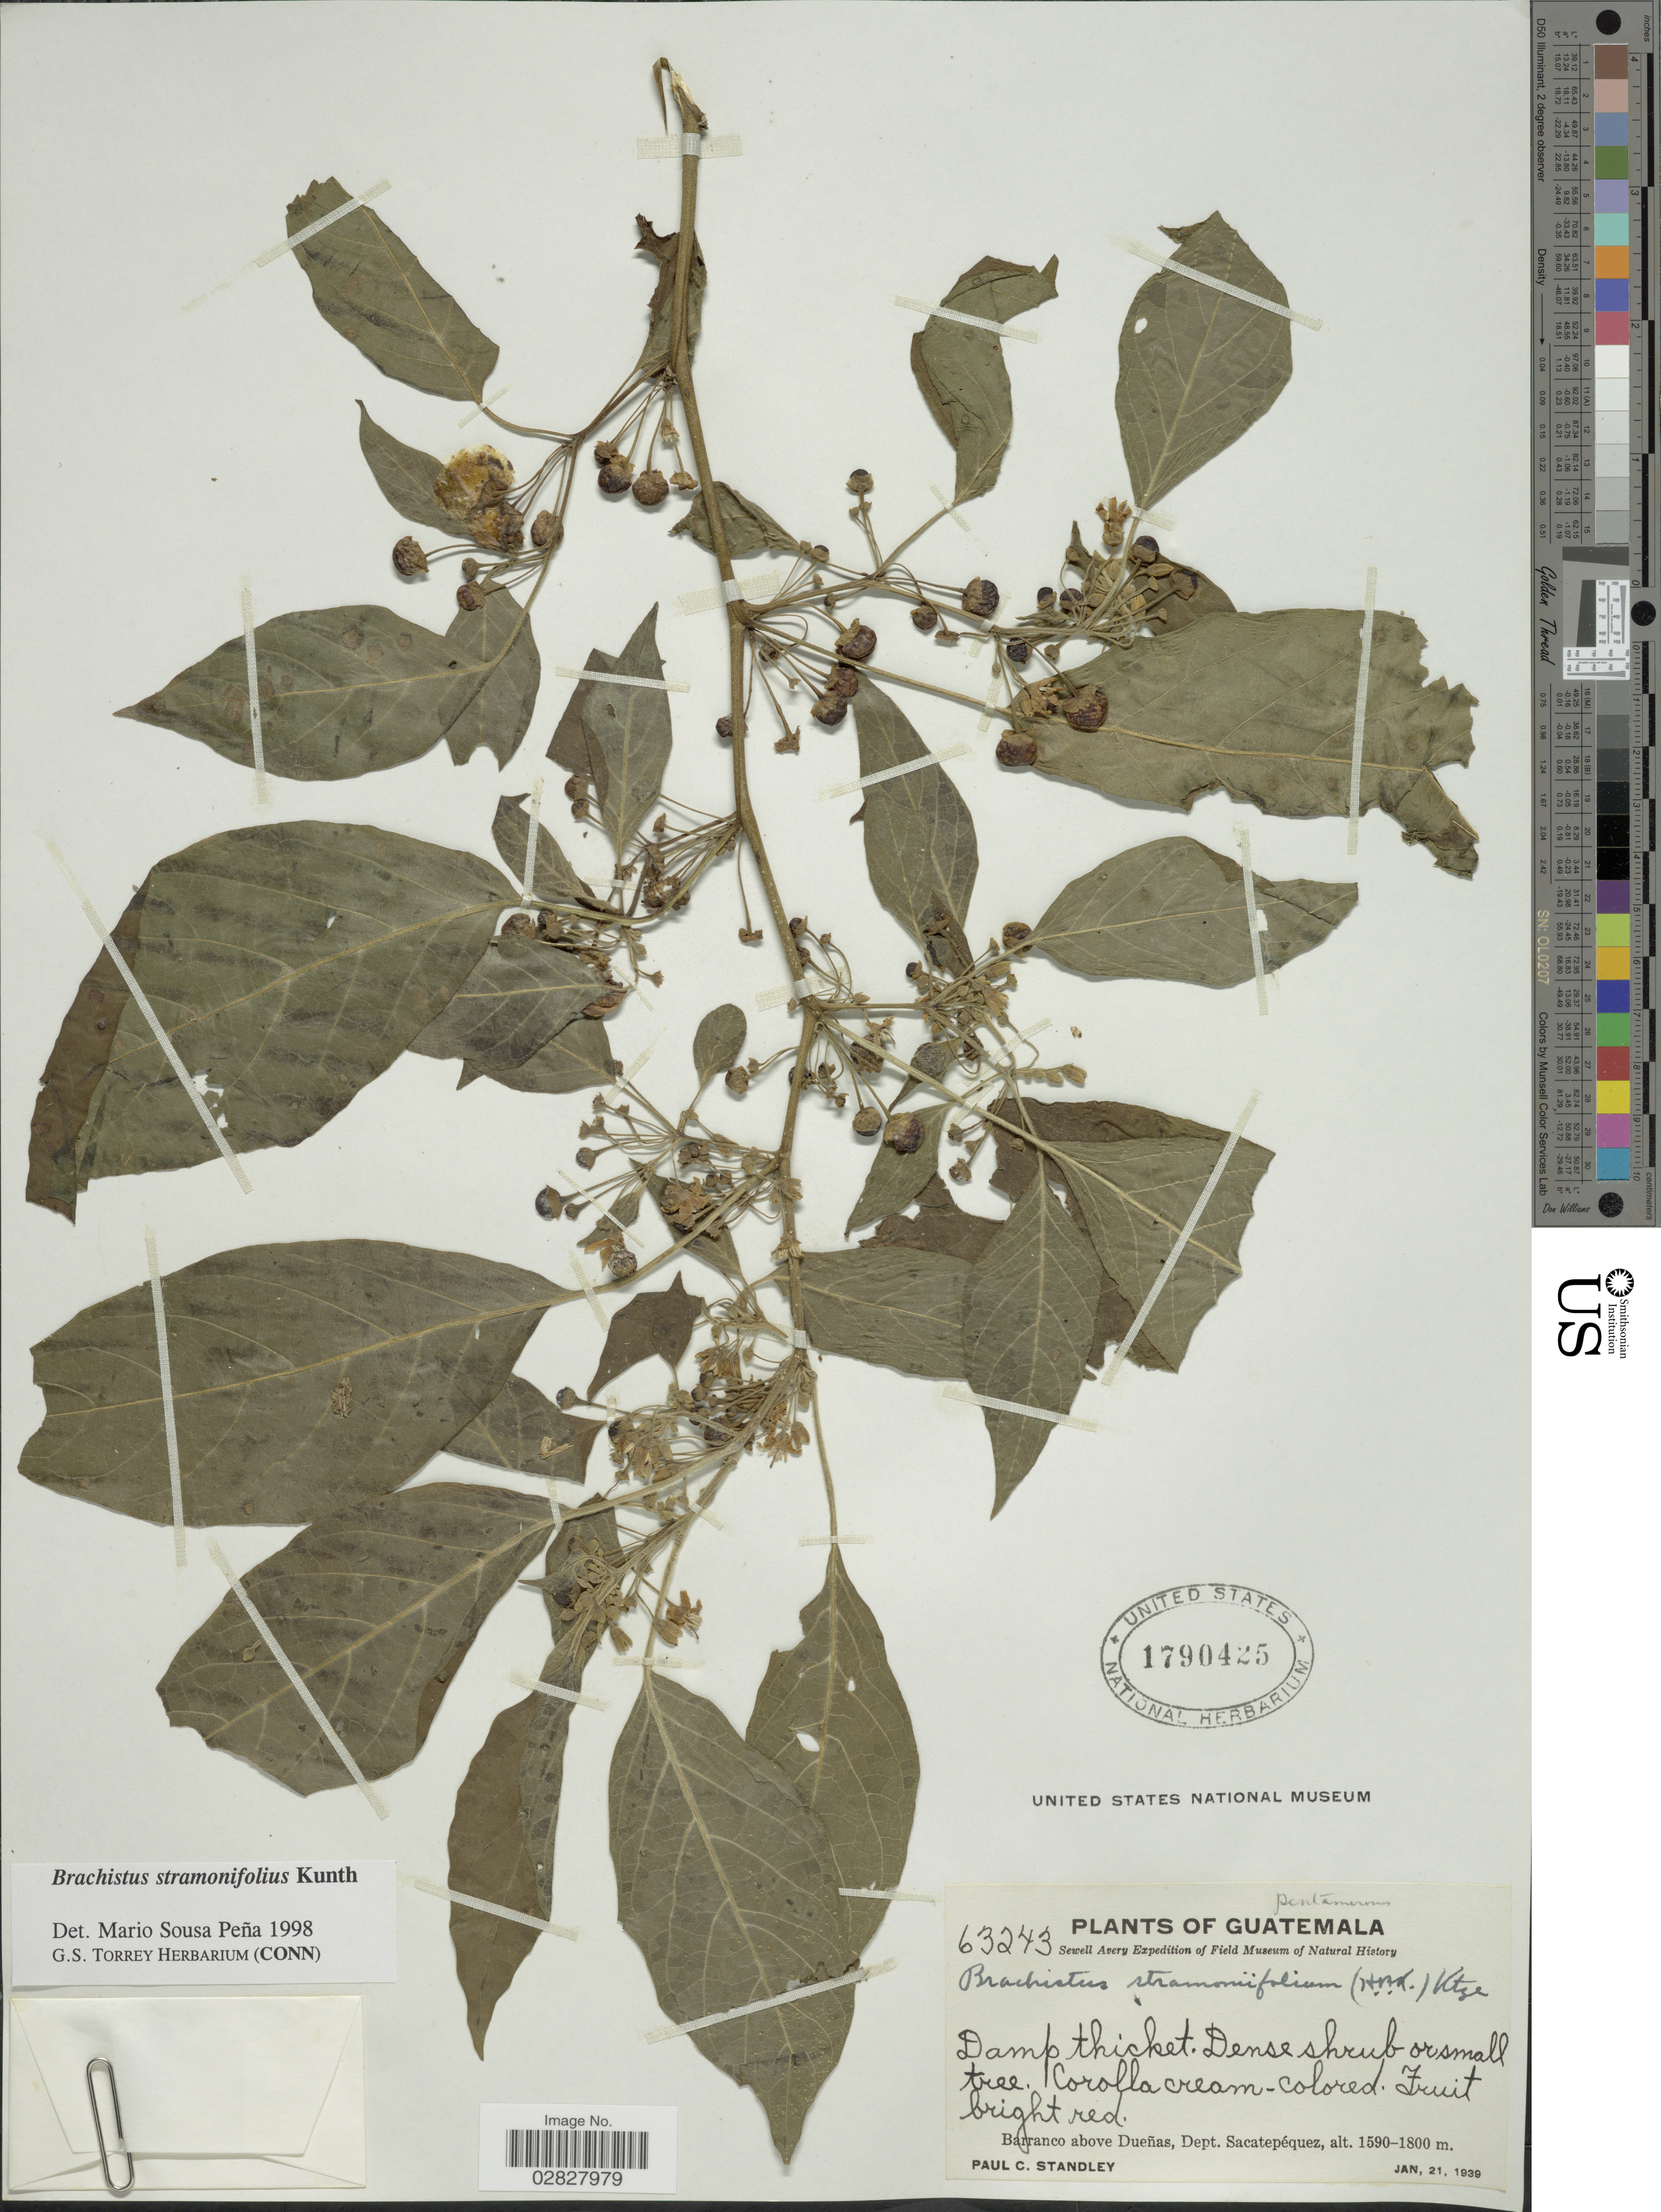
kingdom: Plantae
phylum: Tracheophyta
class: Magnoliopsida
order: Solanales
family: Solanaceae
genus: Brachistus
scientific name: Brachistus stramonifolius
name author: (Kunth) Miers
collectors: P. C. Standley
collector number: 63243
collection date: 1939-01-21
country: Guatemala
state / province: Sacatepéquez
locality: Barranco above Dueñas, Dept. Sacatepéquez.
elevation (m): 1590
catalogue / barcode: US 1790425